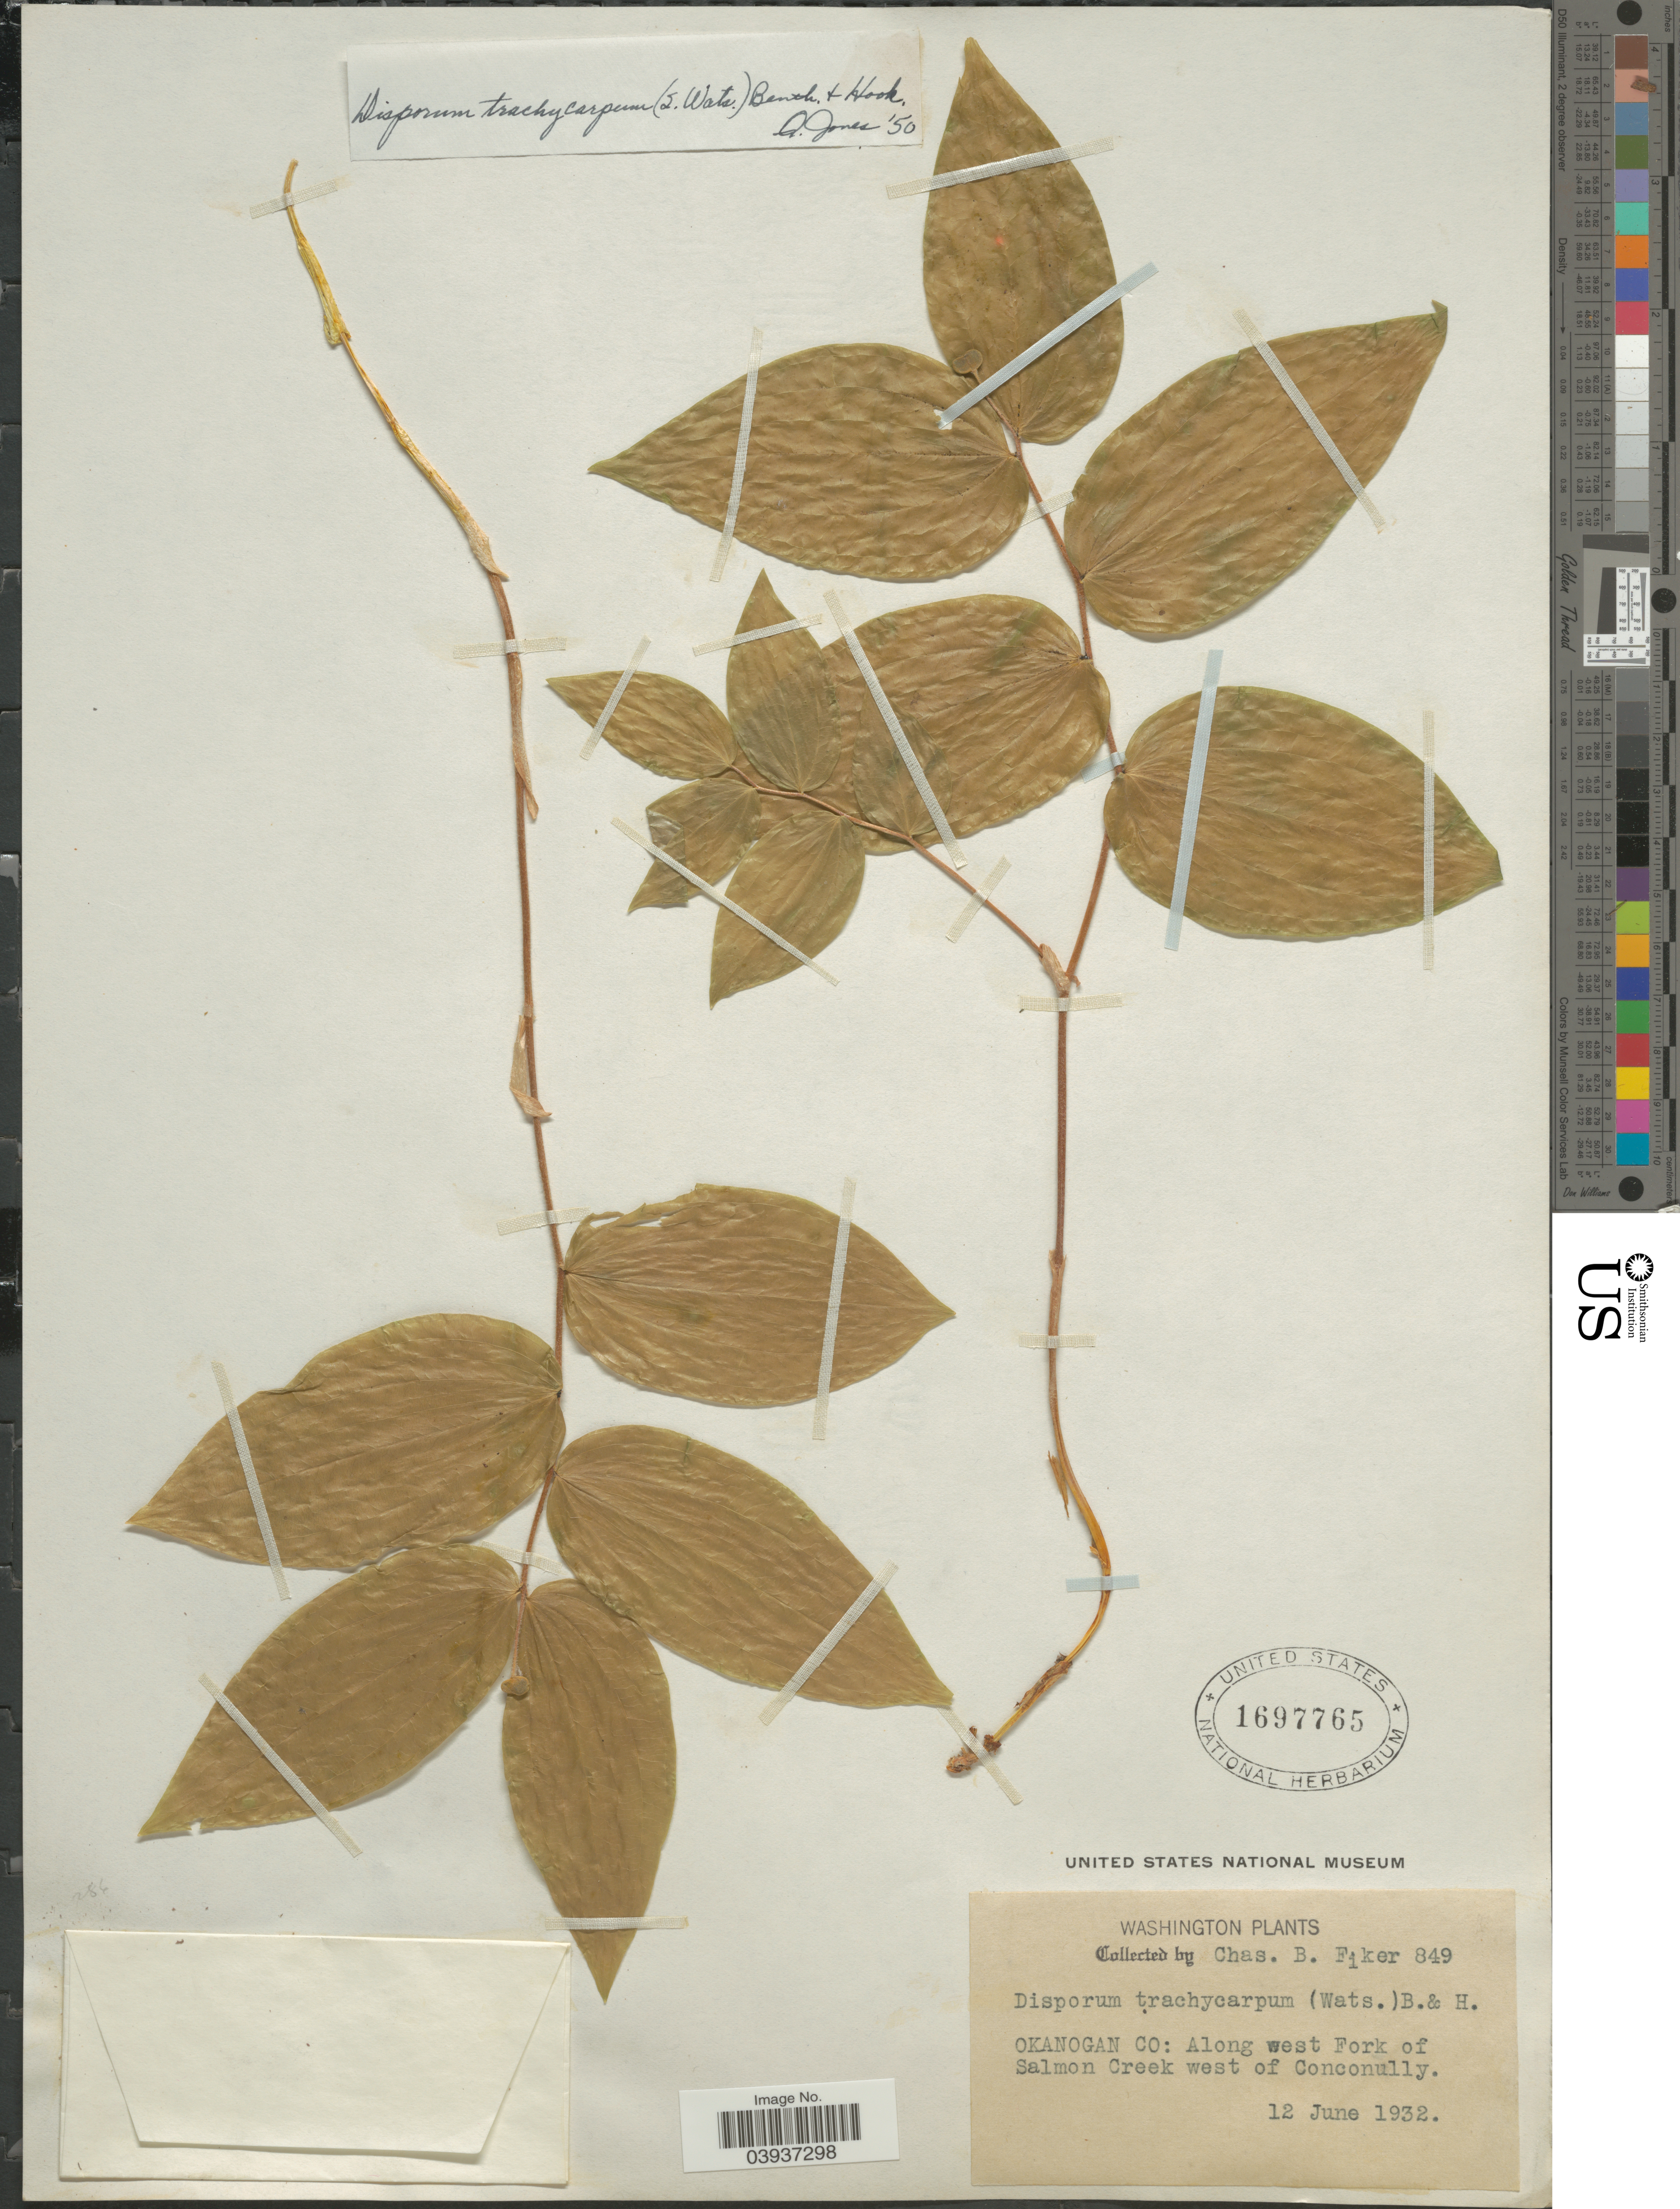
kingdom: Plantae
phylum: Tracheophyta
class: Liliopsida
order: Liliales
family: Colchicaceae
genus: Disporum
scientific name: Disporum trachycarpum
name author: (S. Watson) Benth. & Hook. f.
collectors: C. Fiker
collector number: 849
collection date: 1932-06-12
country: United States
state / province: Washington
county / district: Okanogan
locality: Okanogan Co: Along west Fork of Salmon Creek west of Conconully.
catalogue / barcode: US 1697765